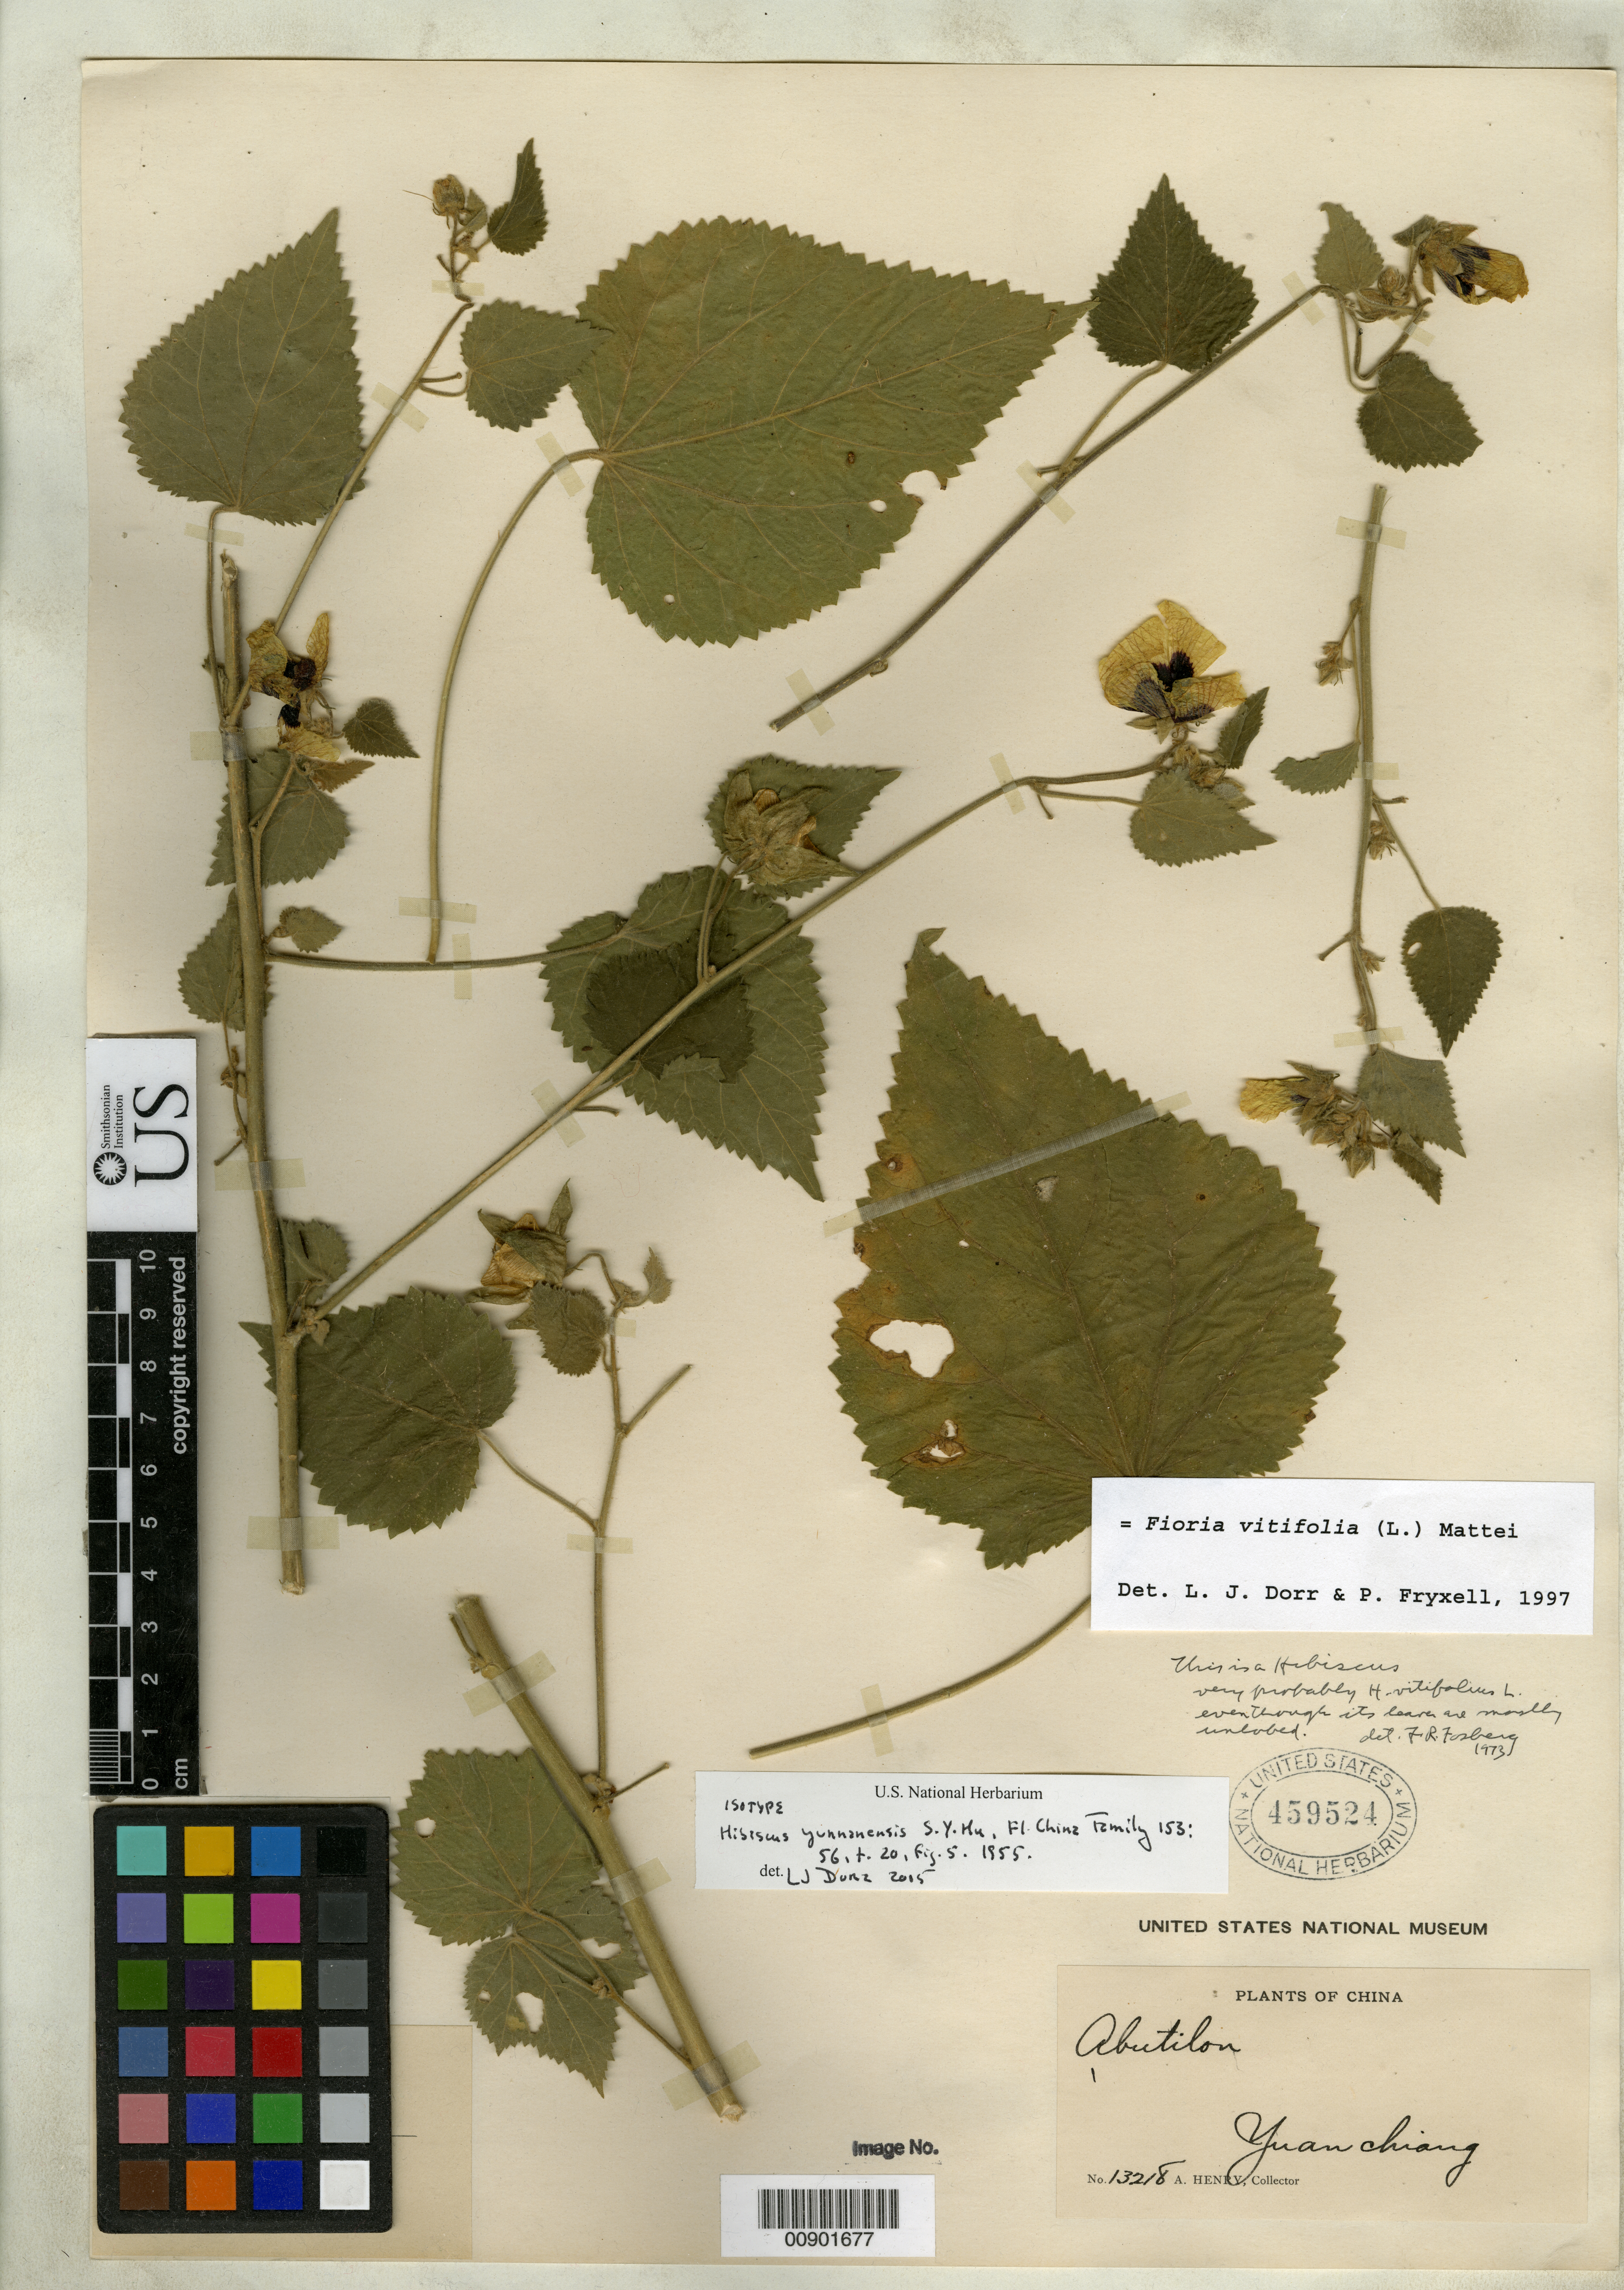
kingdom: Plantae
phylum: Tracheophyta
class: Magnoliopsida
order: Malvales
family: Malvaceae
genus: Hibiscus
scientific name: Hibiscus yunnanensis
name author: S.Y. Hu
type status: Isotype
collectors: A. Henry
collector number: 13218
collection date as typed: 25 Oct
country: China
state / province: Yunnan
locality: Yunnan, Yuanchiang.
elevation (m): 91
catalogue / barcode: US 459524